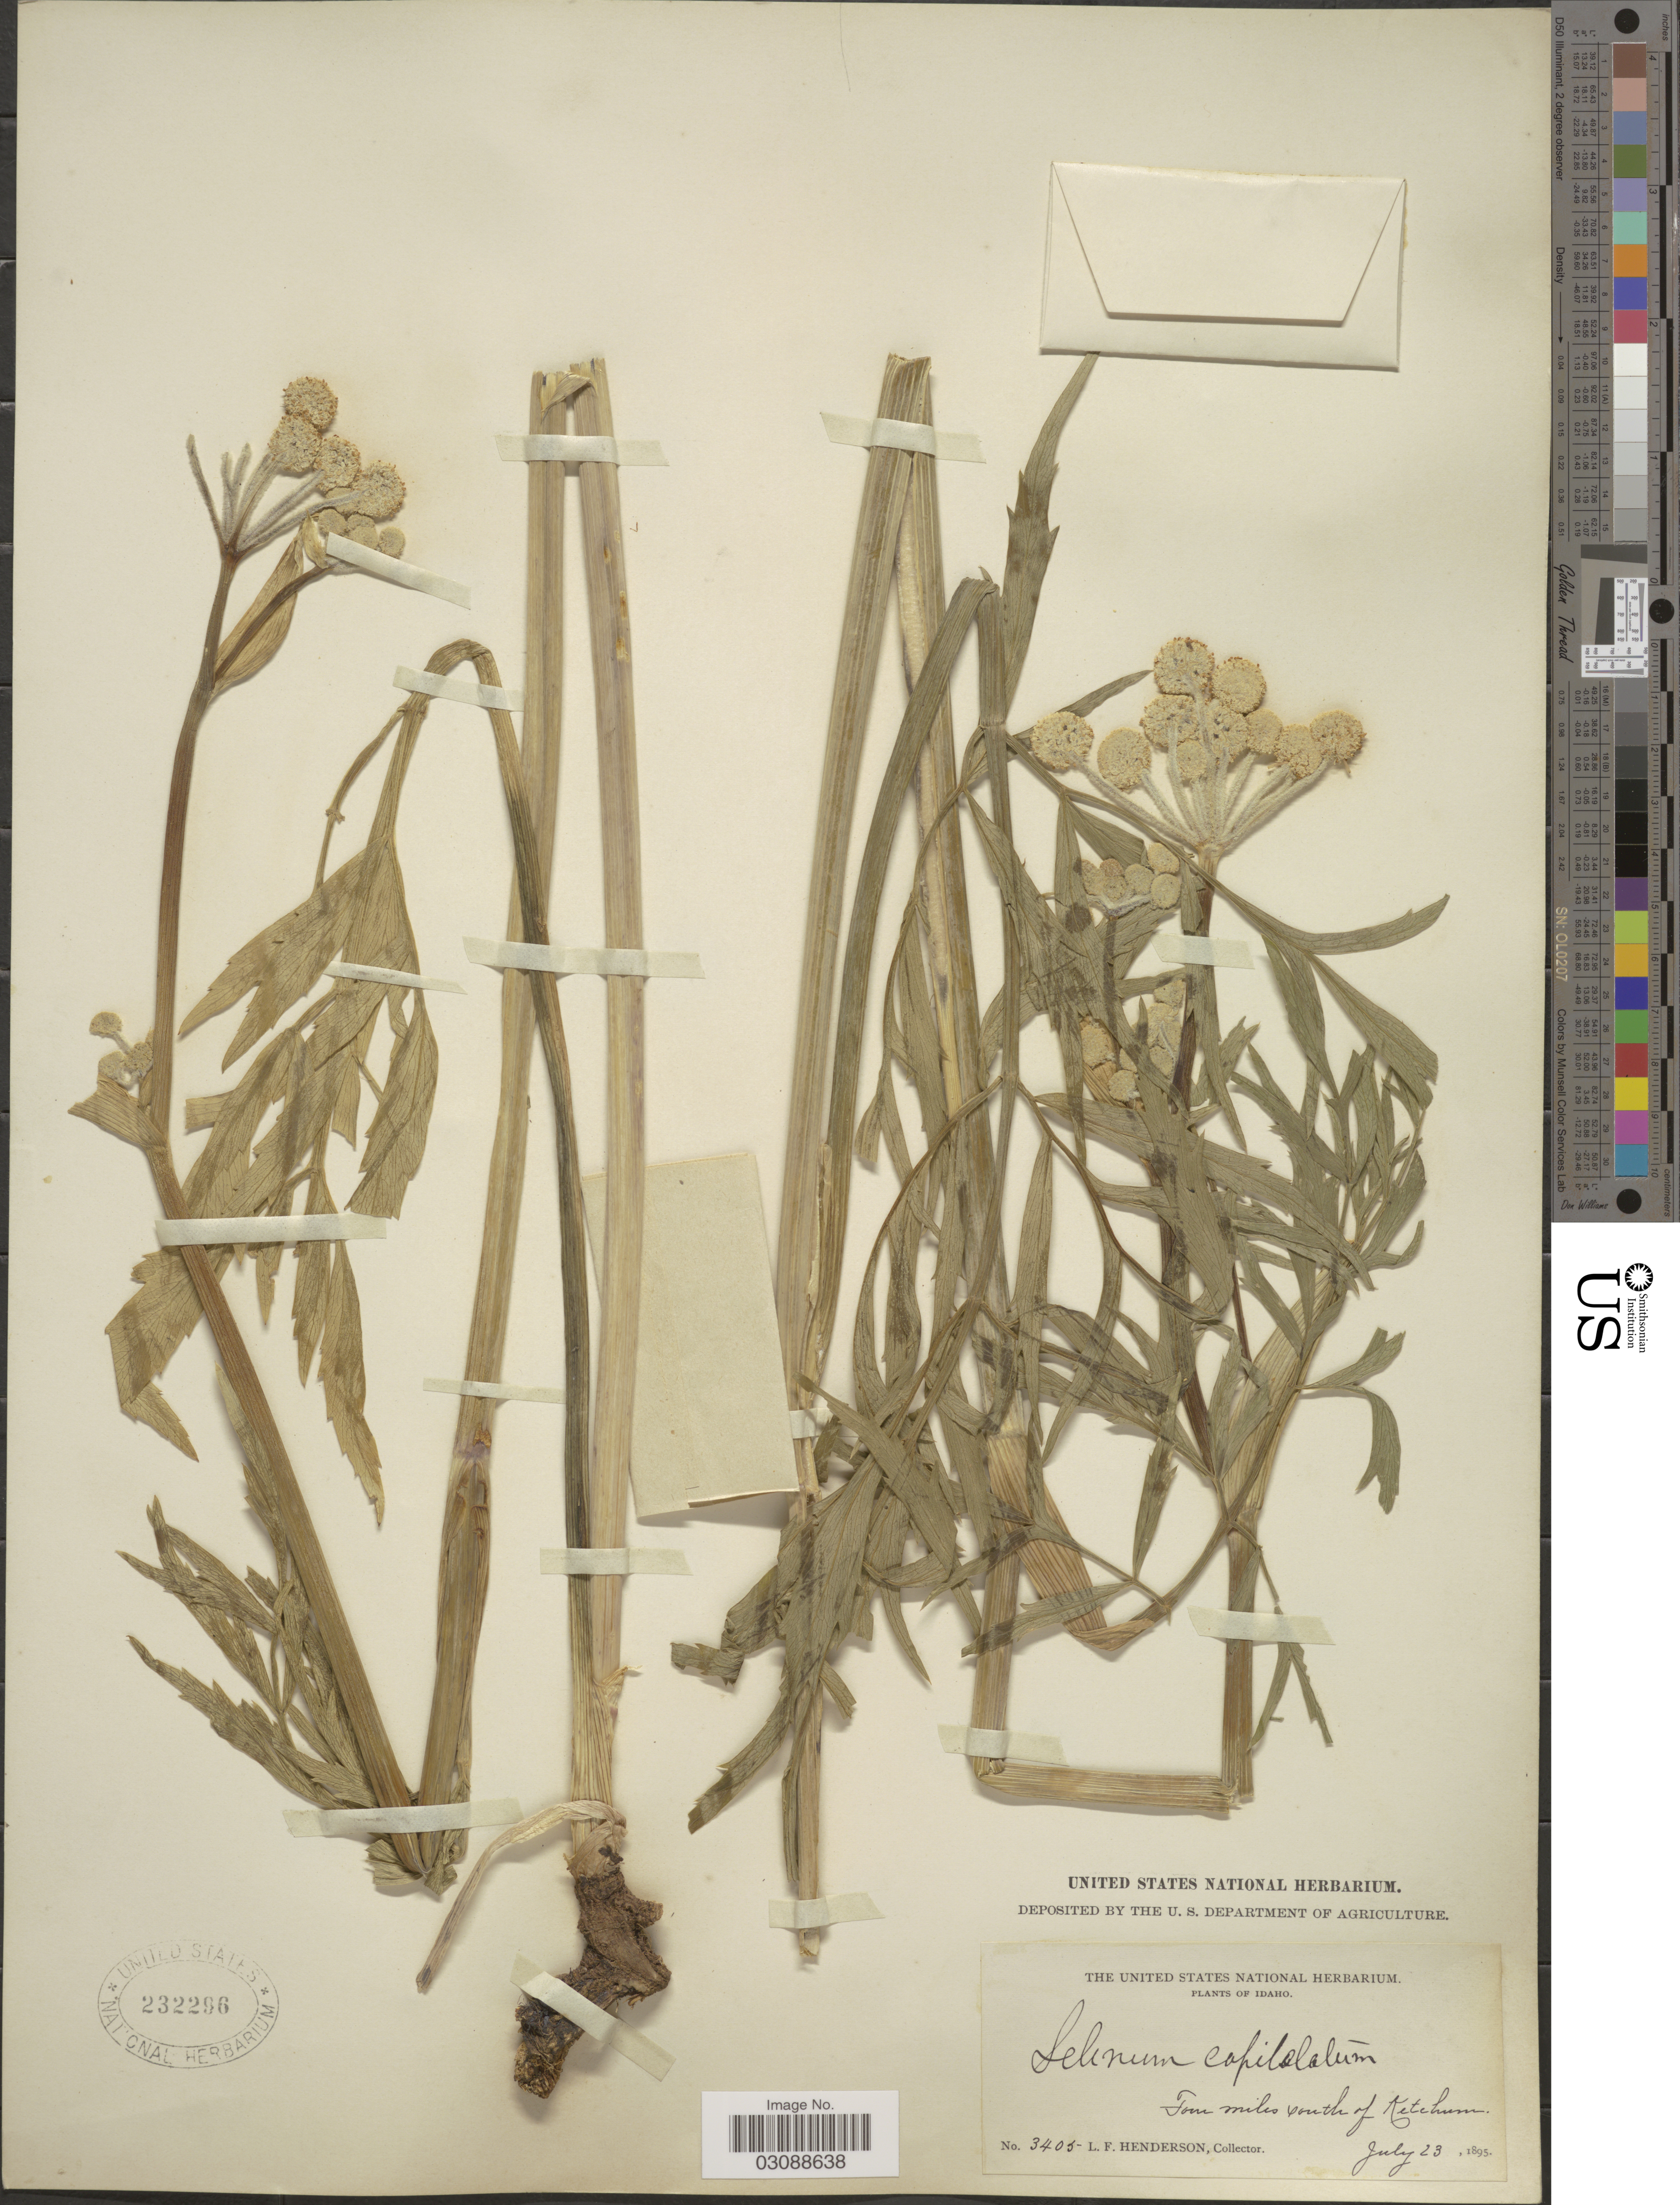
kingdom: Plantae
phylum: Tracheophyta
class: Magnoliopsida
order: Apiales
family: Apiaceae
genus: Sphenosciadium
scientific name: Sphenosciadium capitellatum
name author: A. Gray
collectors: L. Henderson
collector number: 3405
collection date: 1895-07-23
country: United States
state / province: Idaho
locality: Four miles south of Ketchum.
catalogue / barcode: US 232296